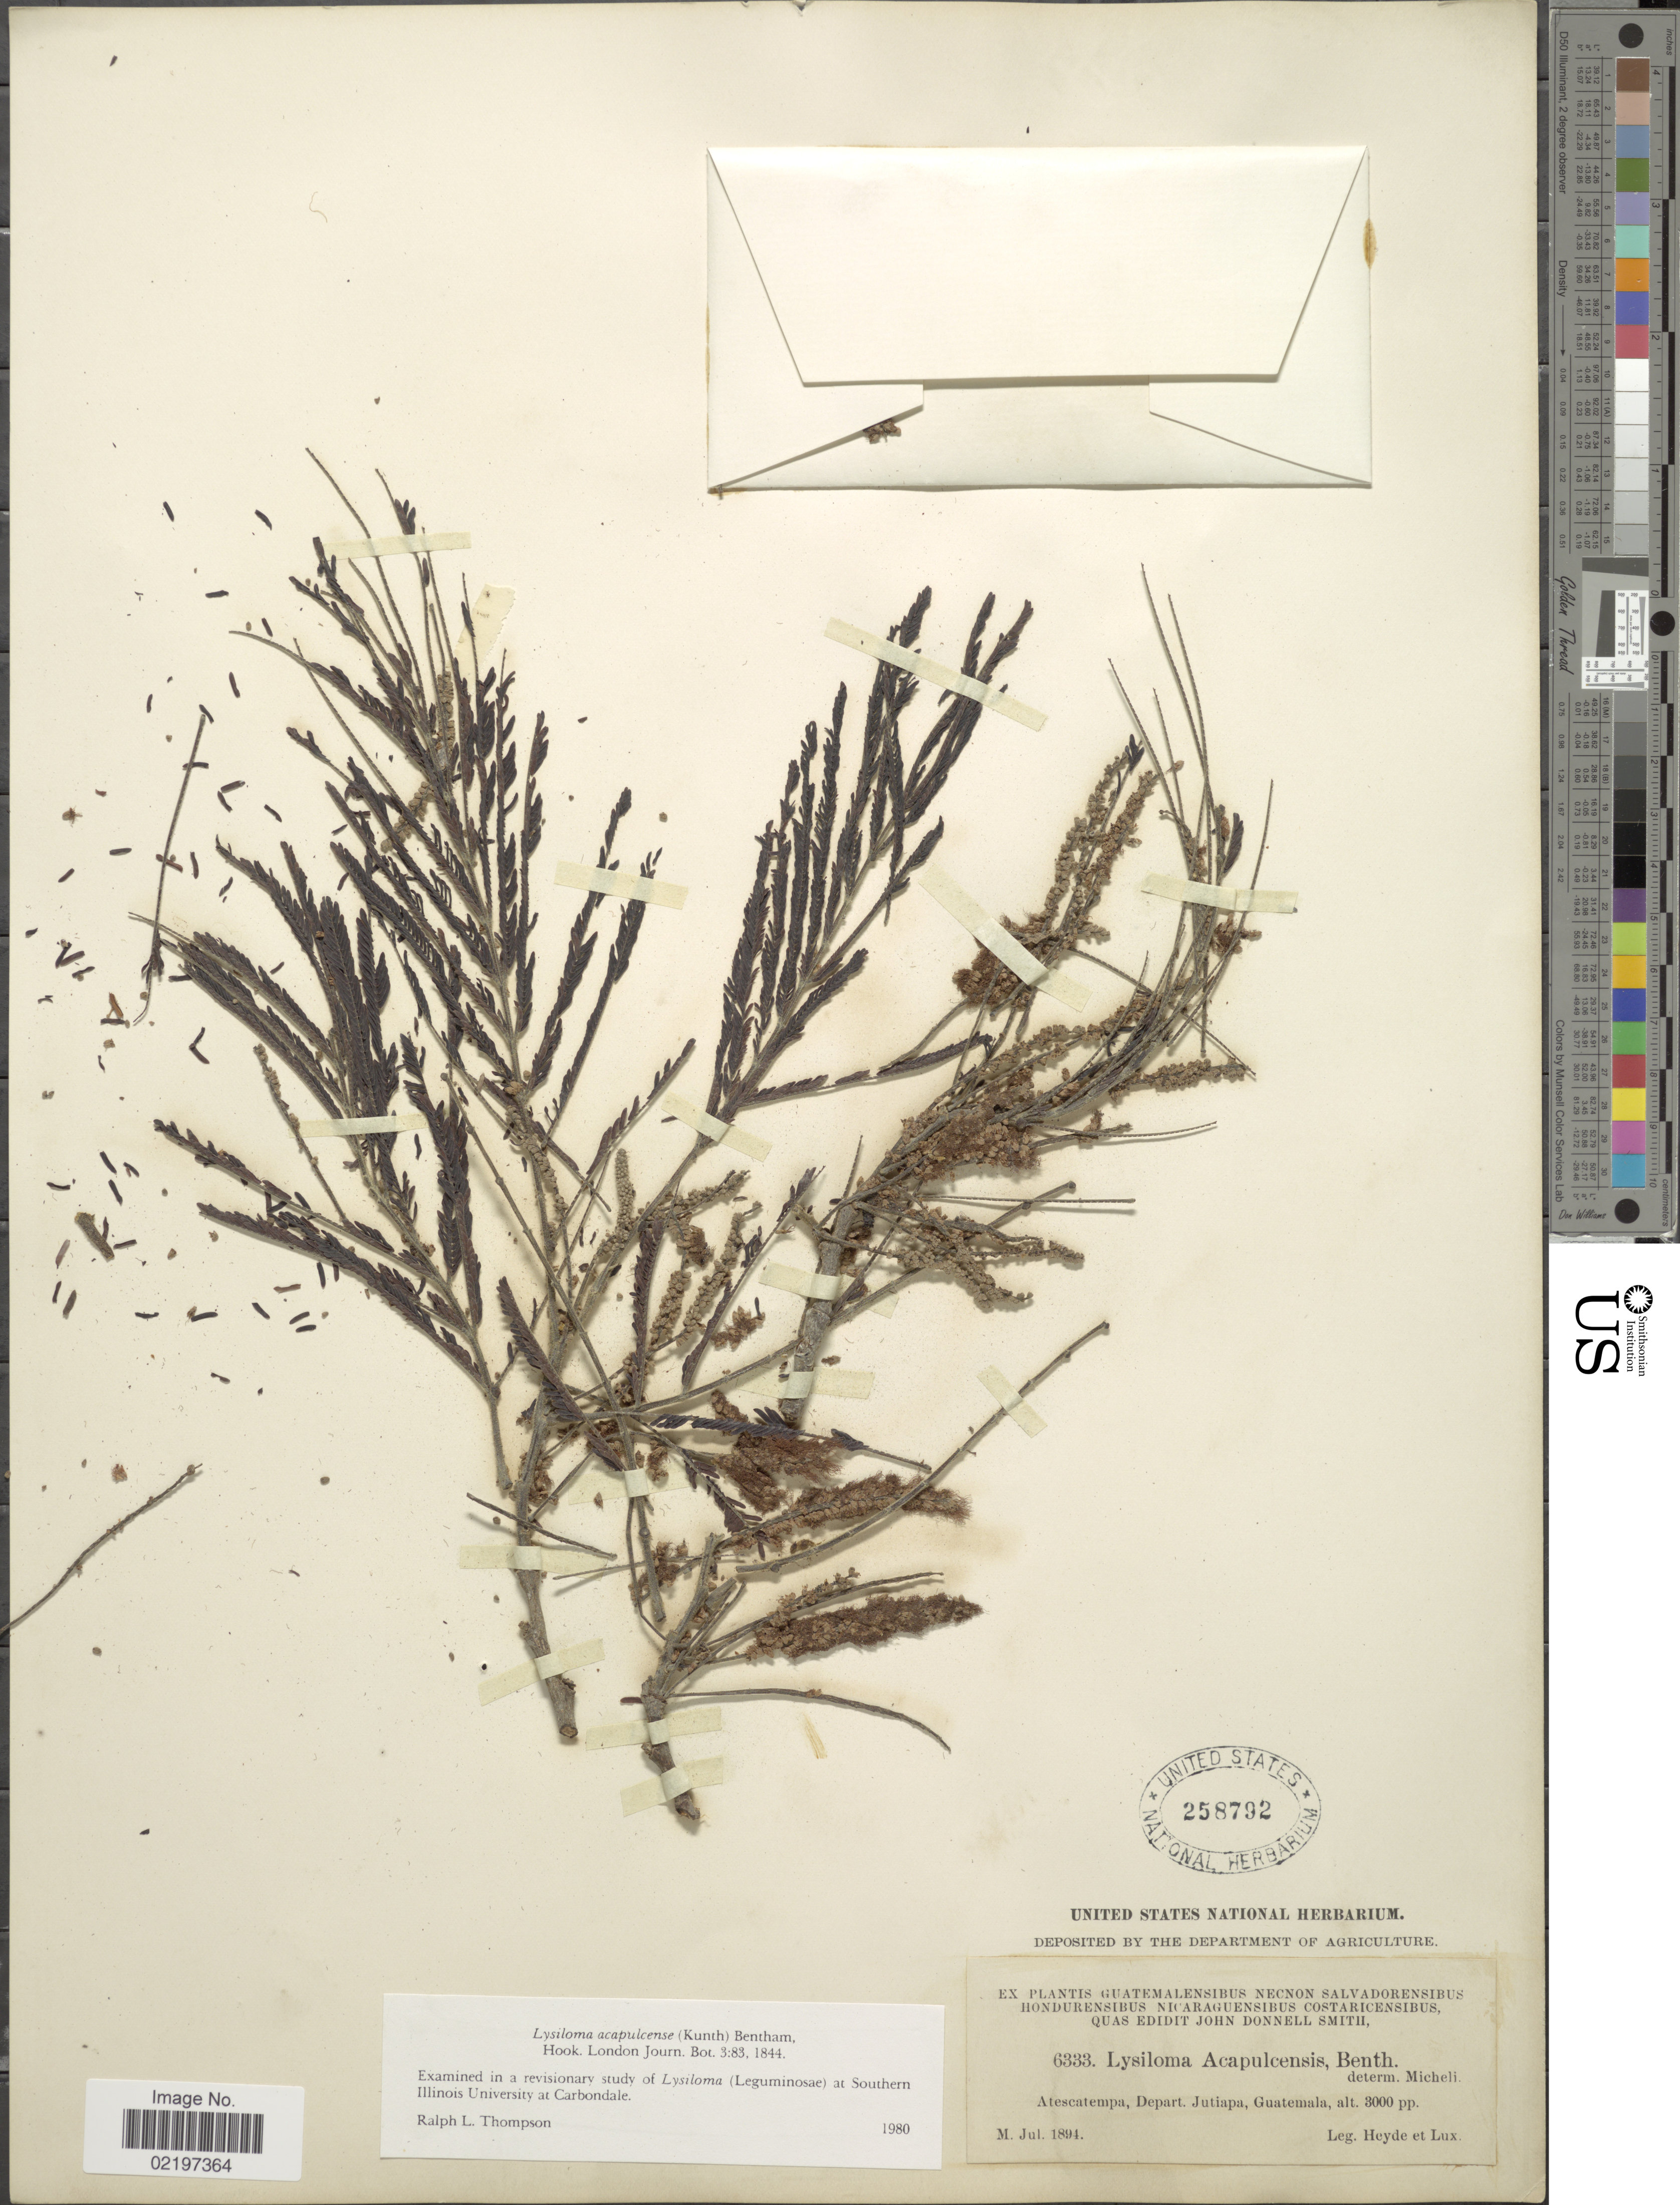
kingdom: Plantae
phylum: Tracheophyta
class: Magnoliopsida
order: Fabales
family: Fabaceae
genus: Lysiloma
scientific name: Lysiloma acapulcense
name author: (Kunth) Benth.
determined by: Thompson, R. L.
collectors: Heyde & Lux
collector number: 6333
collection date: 1894-07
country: Guatemala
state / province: Jutiapa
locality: Atescatempa, Depart. Jutiapa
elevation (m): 914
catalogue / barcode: US 258792